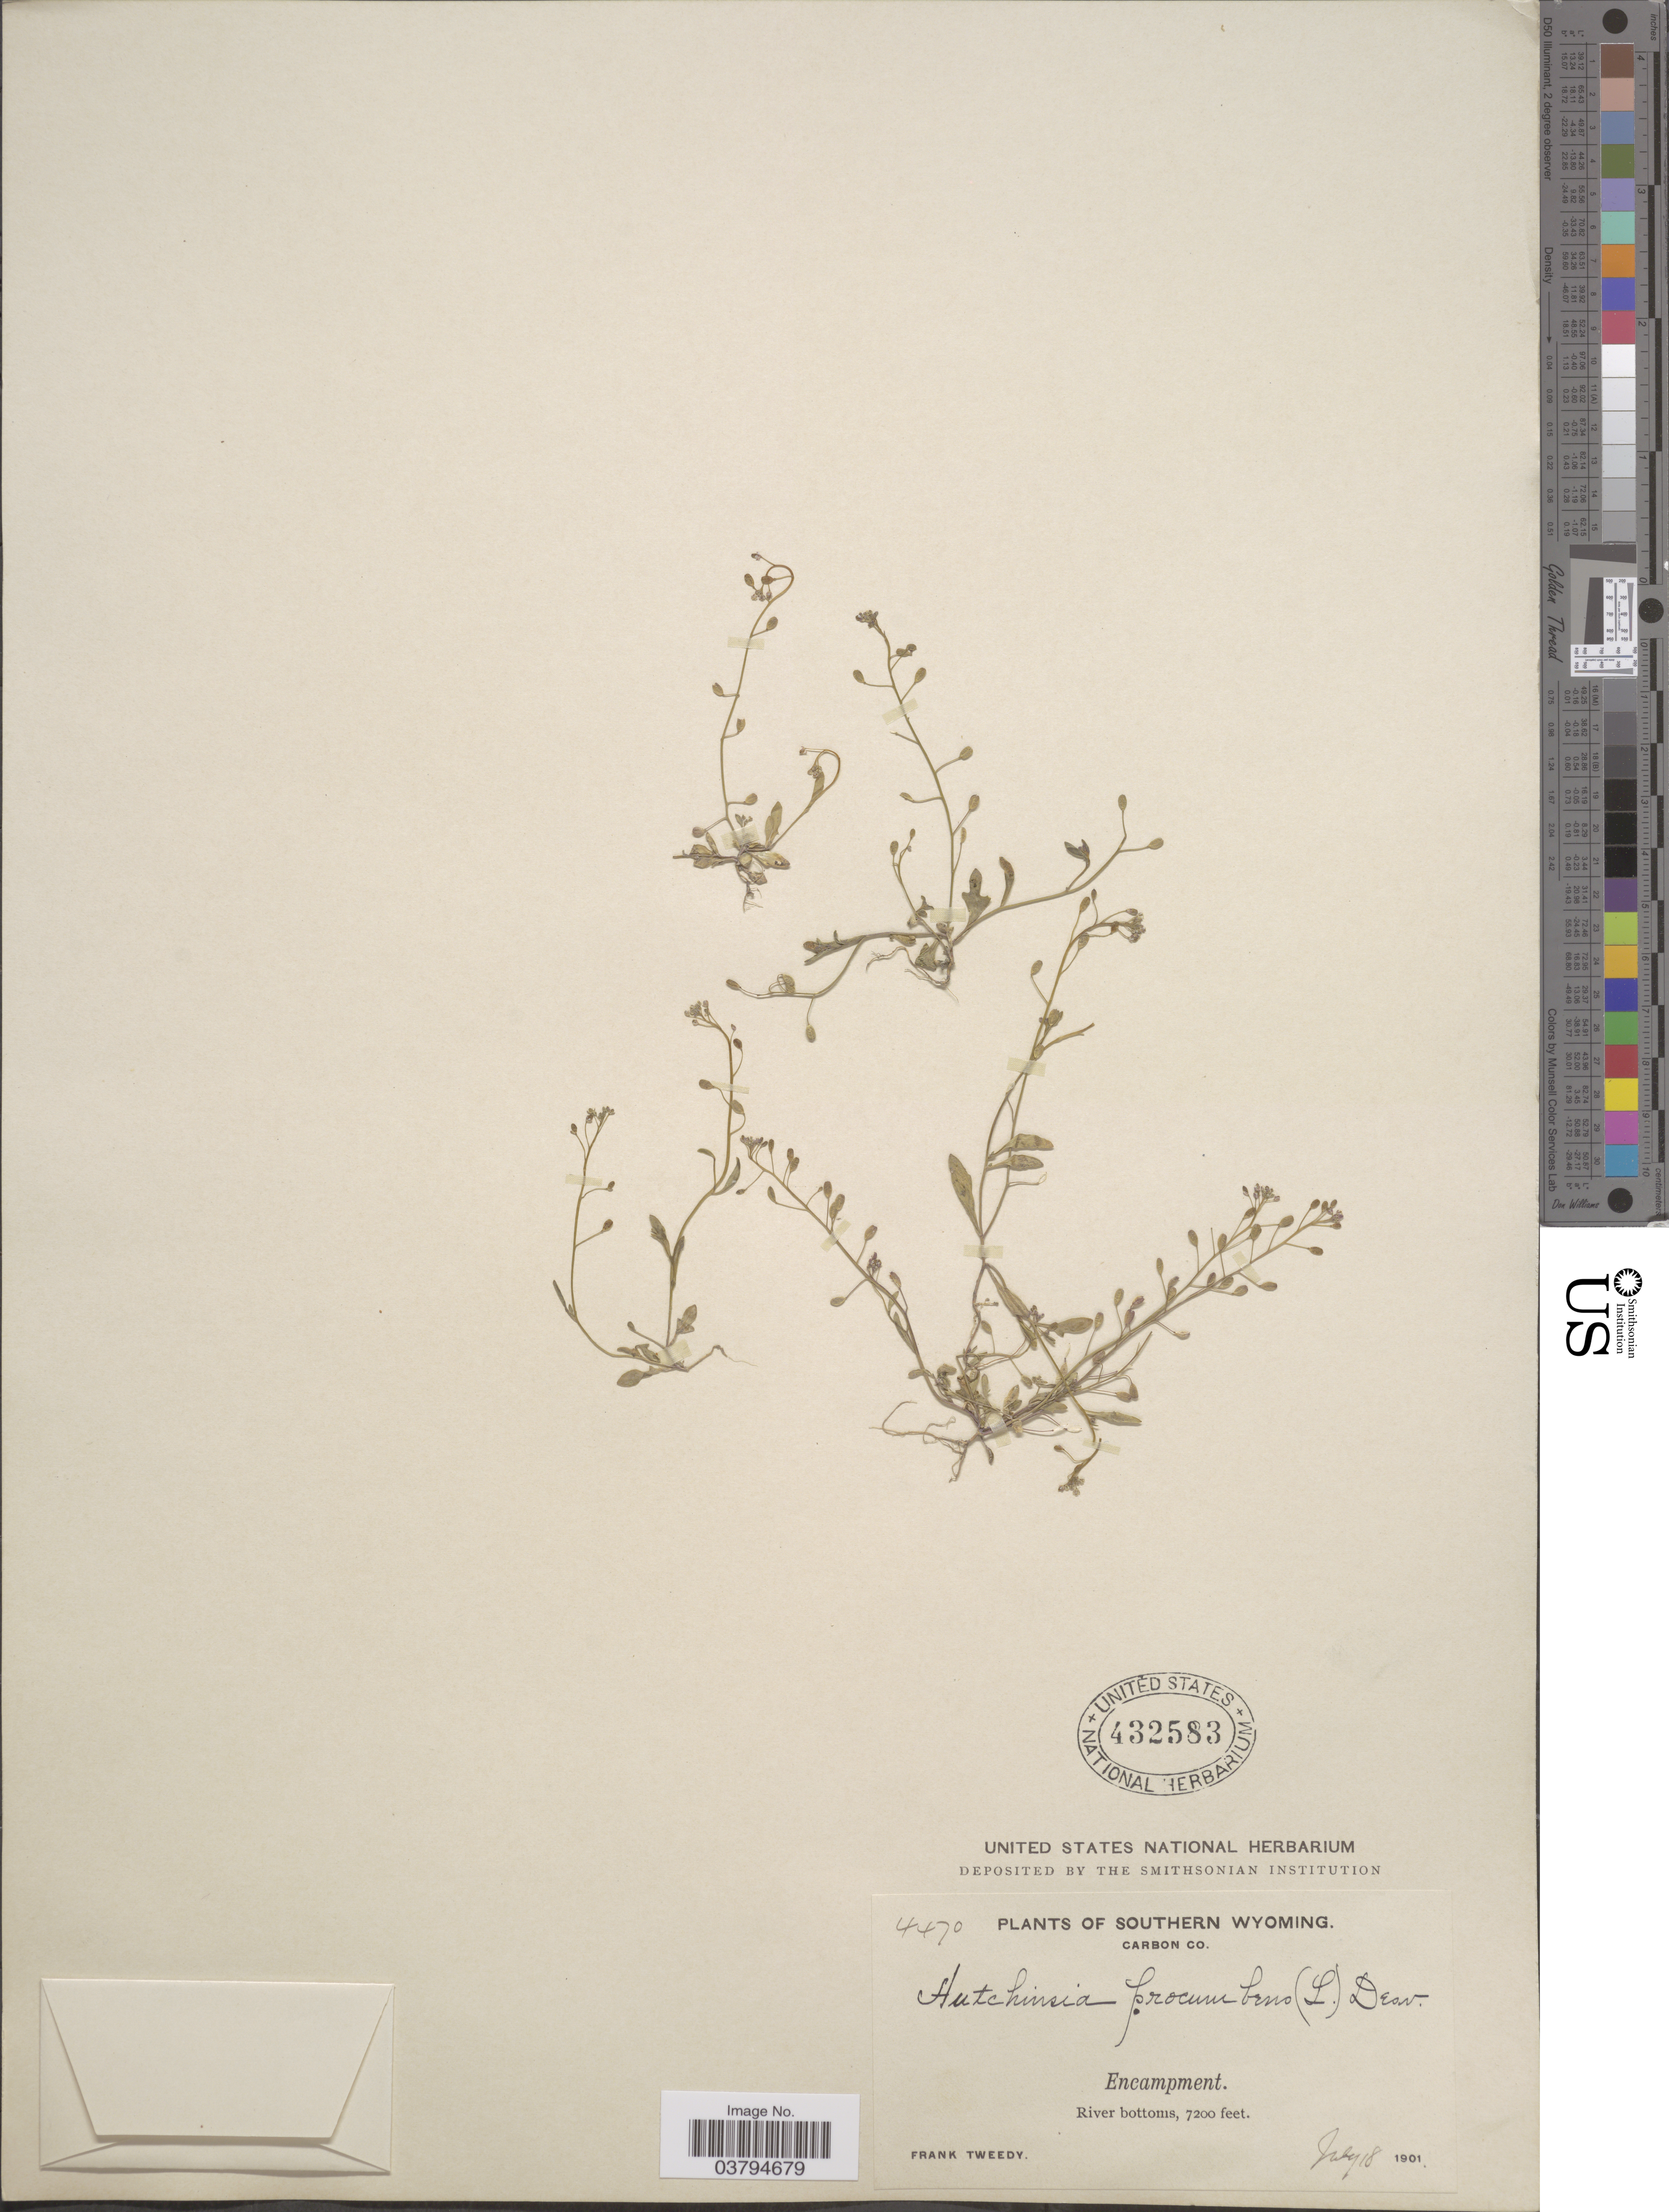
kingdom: Plantae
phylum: Tracheophyta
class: Magnoliopsida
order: Brassicales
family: Brassicaceae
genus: Hornungia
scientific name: Hornungia procumbens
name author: (L.) Hayek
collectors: F. Tweedy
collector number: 4470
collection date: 1901-07-18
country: United States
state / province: Wyoming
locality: Southern Wyoming. Carbon Co. Encampment. Rliver bottoms.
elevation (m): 2195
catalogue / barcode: US 432583